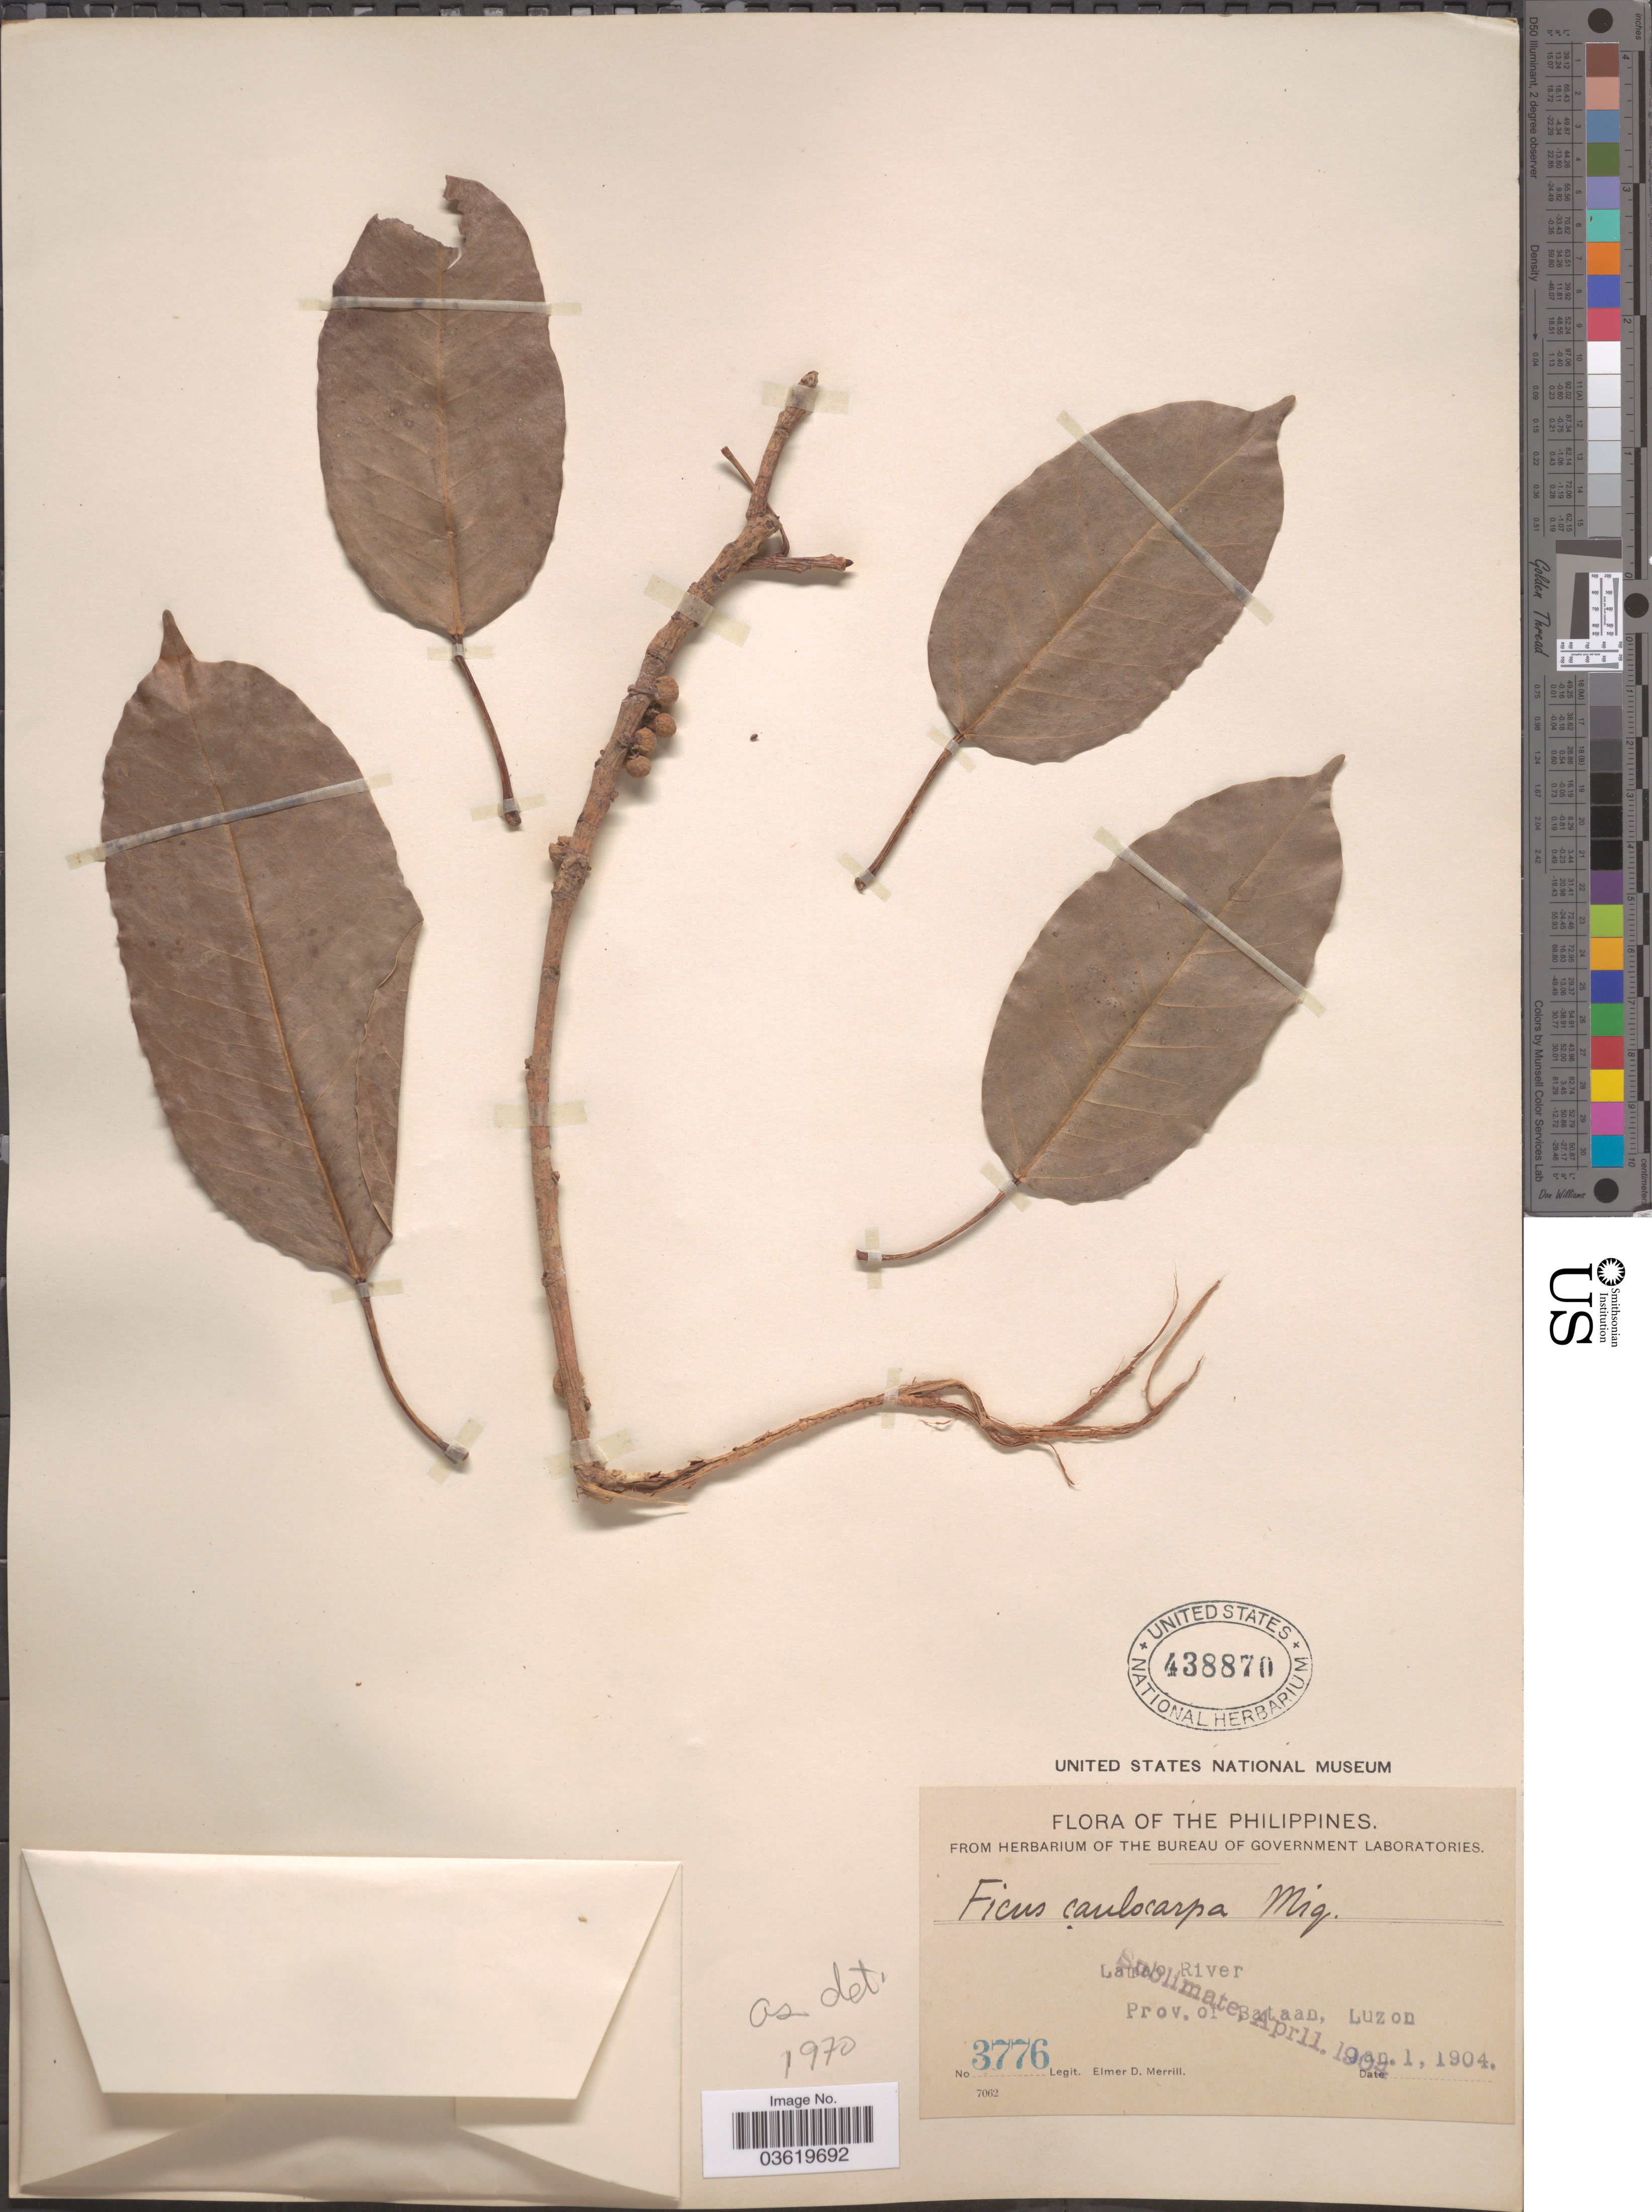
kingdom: Plantae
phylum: Tracheophyta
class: Magnoliopsida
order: Rosales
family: Moraceae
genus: Ficus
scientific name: Ficus stipulosa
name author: (Miq.) Miq.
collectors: E. D. Merrill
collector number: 3776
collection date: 1904-01-01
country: Philippines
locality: Lamao River. Prov. of Bataan, Luzon.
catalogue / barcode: US 438870